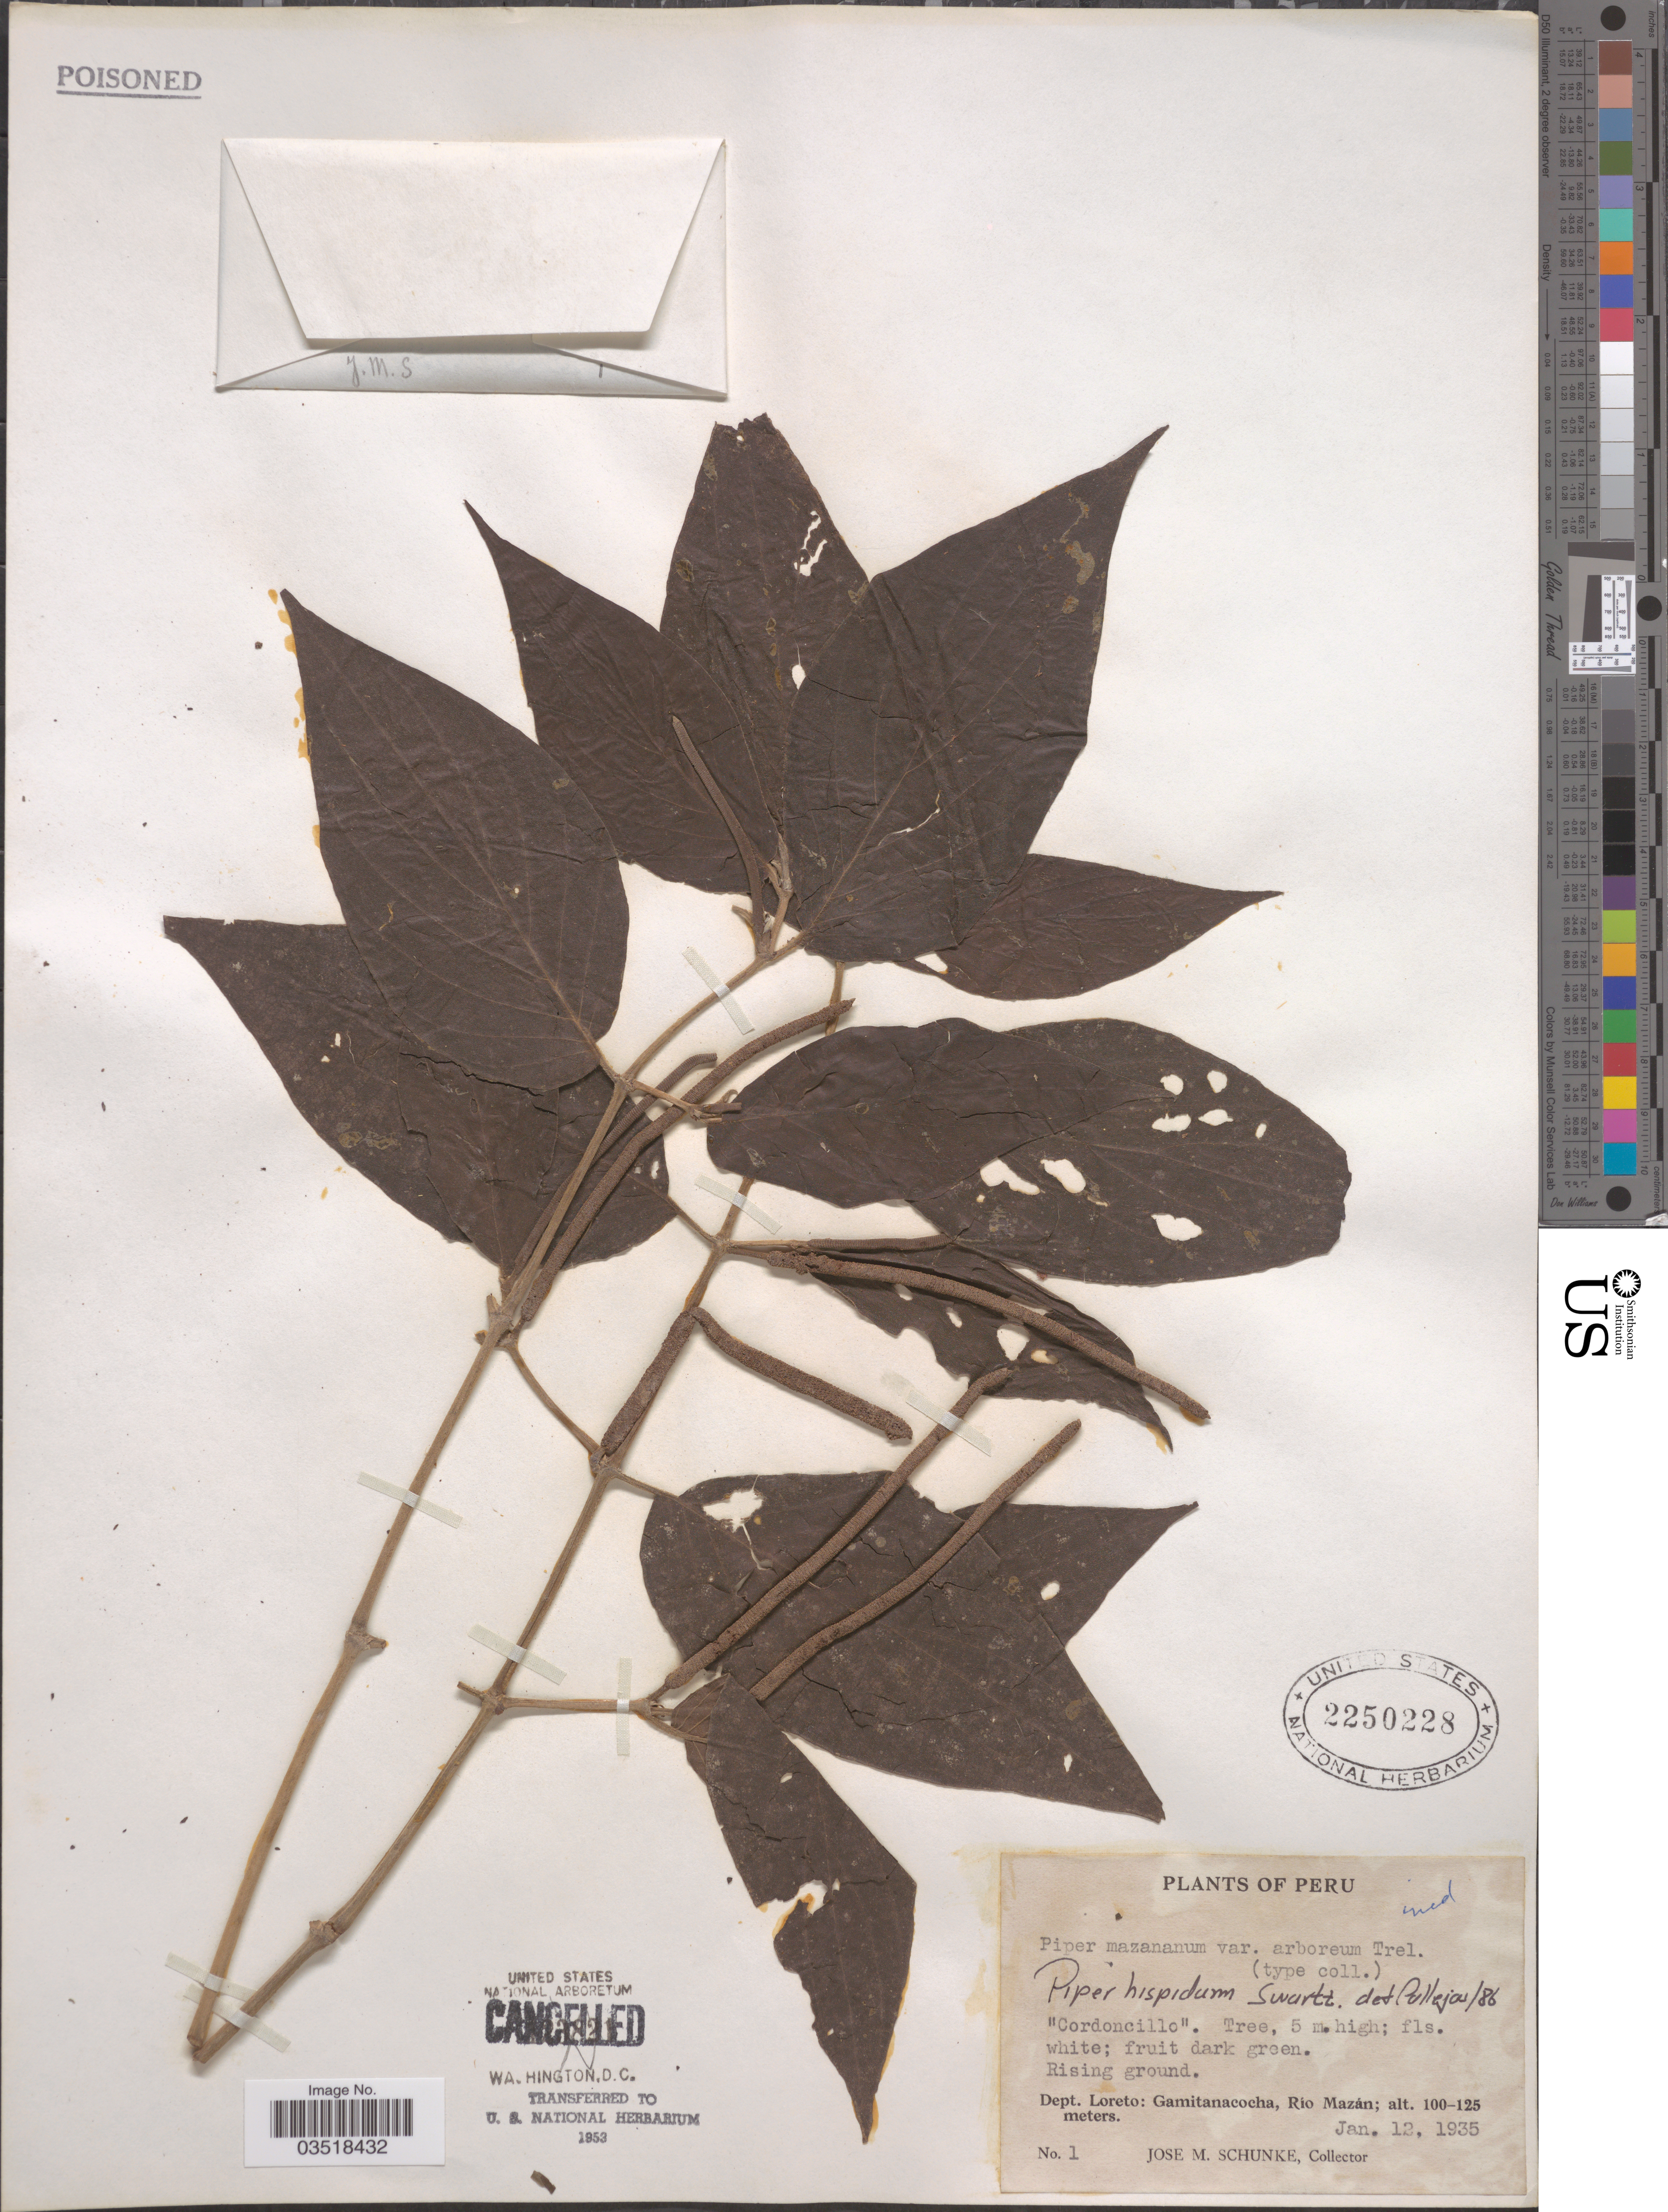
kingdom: Plantae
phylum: Tracheophyta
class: Magnoliopsida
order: Piperales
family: Piperaceae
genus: Piper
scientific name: Piper hispidum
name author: Sw.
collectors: J. M. Schunke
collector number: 1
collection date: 1935-01-12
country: Peru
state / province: Loreto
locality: Dept. Loreto: Gamitanacocha, Río Mazán.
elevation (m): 100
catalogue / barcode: US 2250228